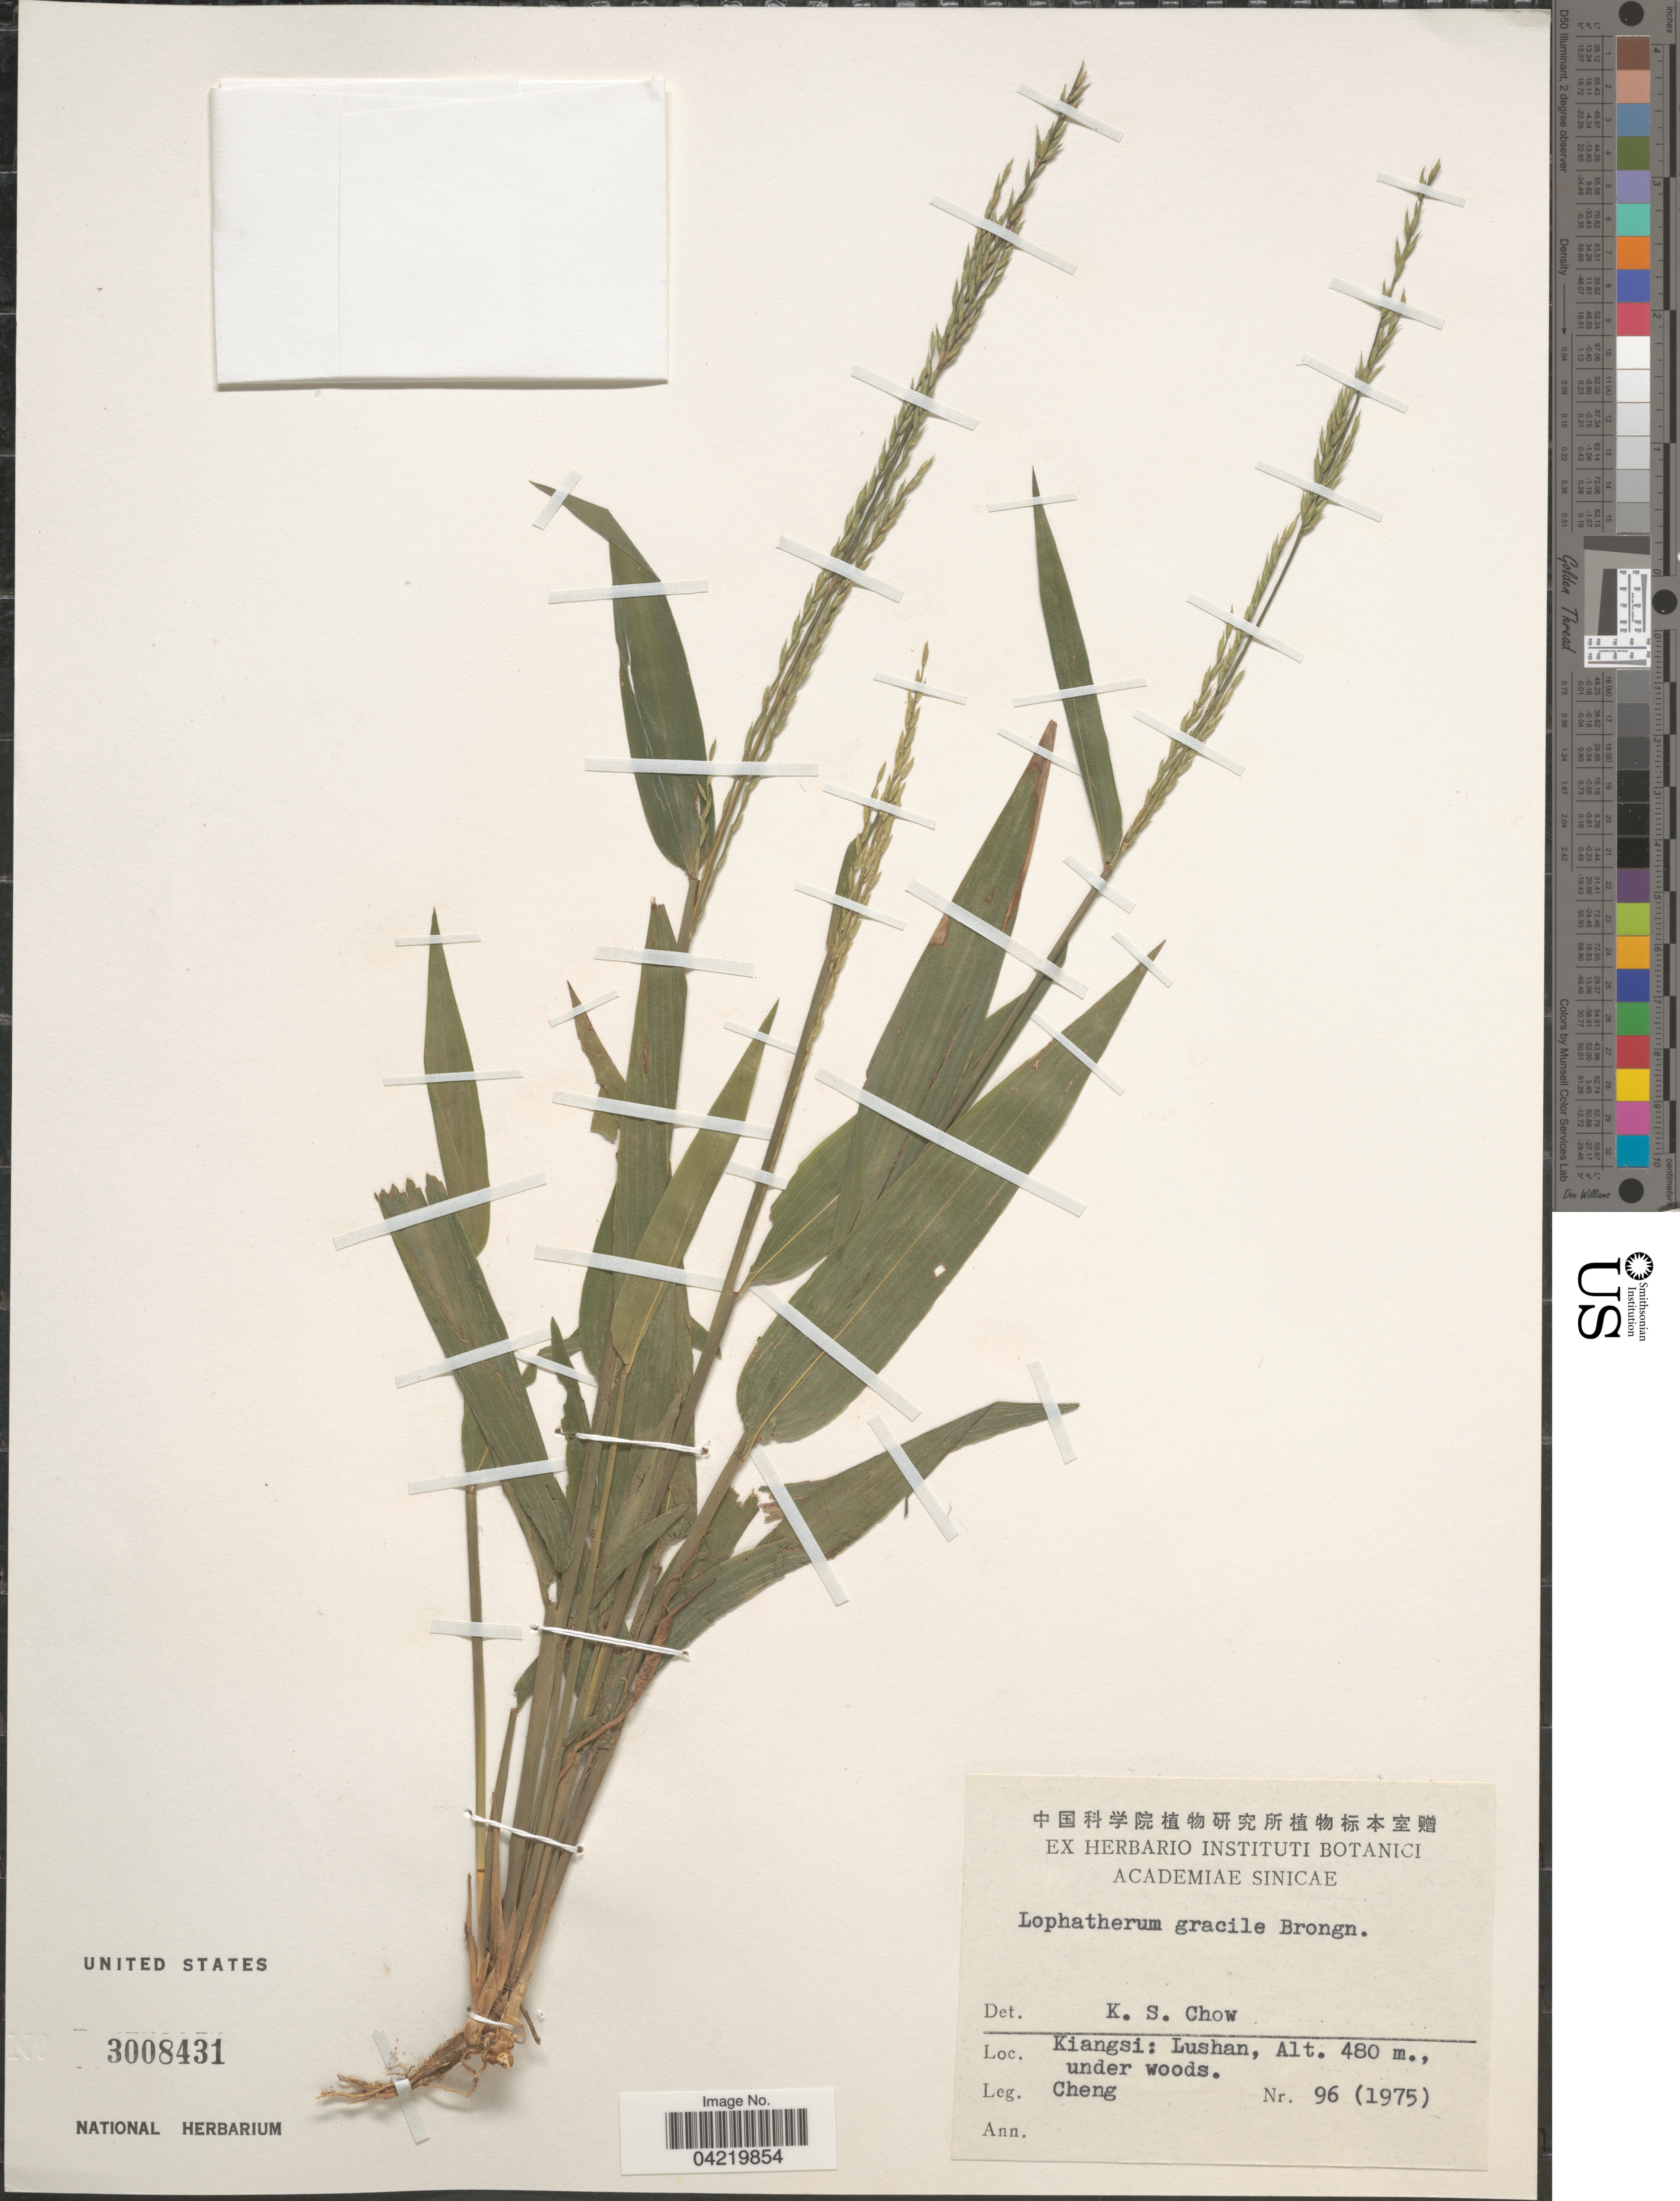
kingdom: Plantae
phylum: Tracheophyta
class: Liliopsida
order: Poales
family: Poaceae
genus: Lophatherum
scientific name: Lophatherum gracile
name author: Brongn.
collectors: -. Cheng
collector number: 96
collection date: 1975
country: China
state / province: Jiangxi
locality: Kiangsi: Lushan, under woods.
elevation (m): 480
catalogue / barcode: US 3008431